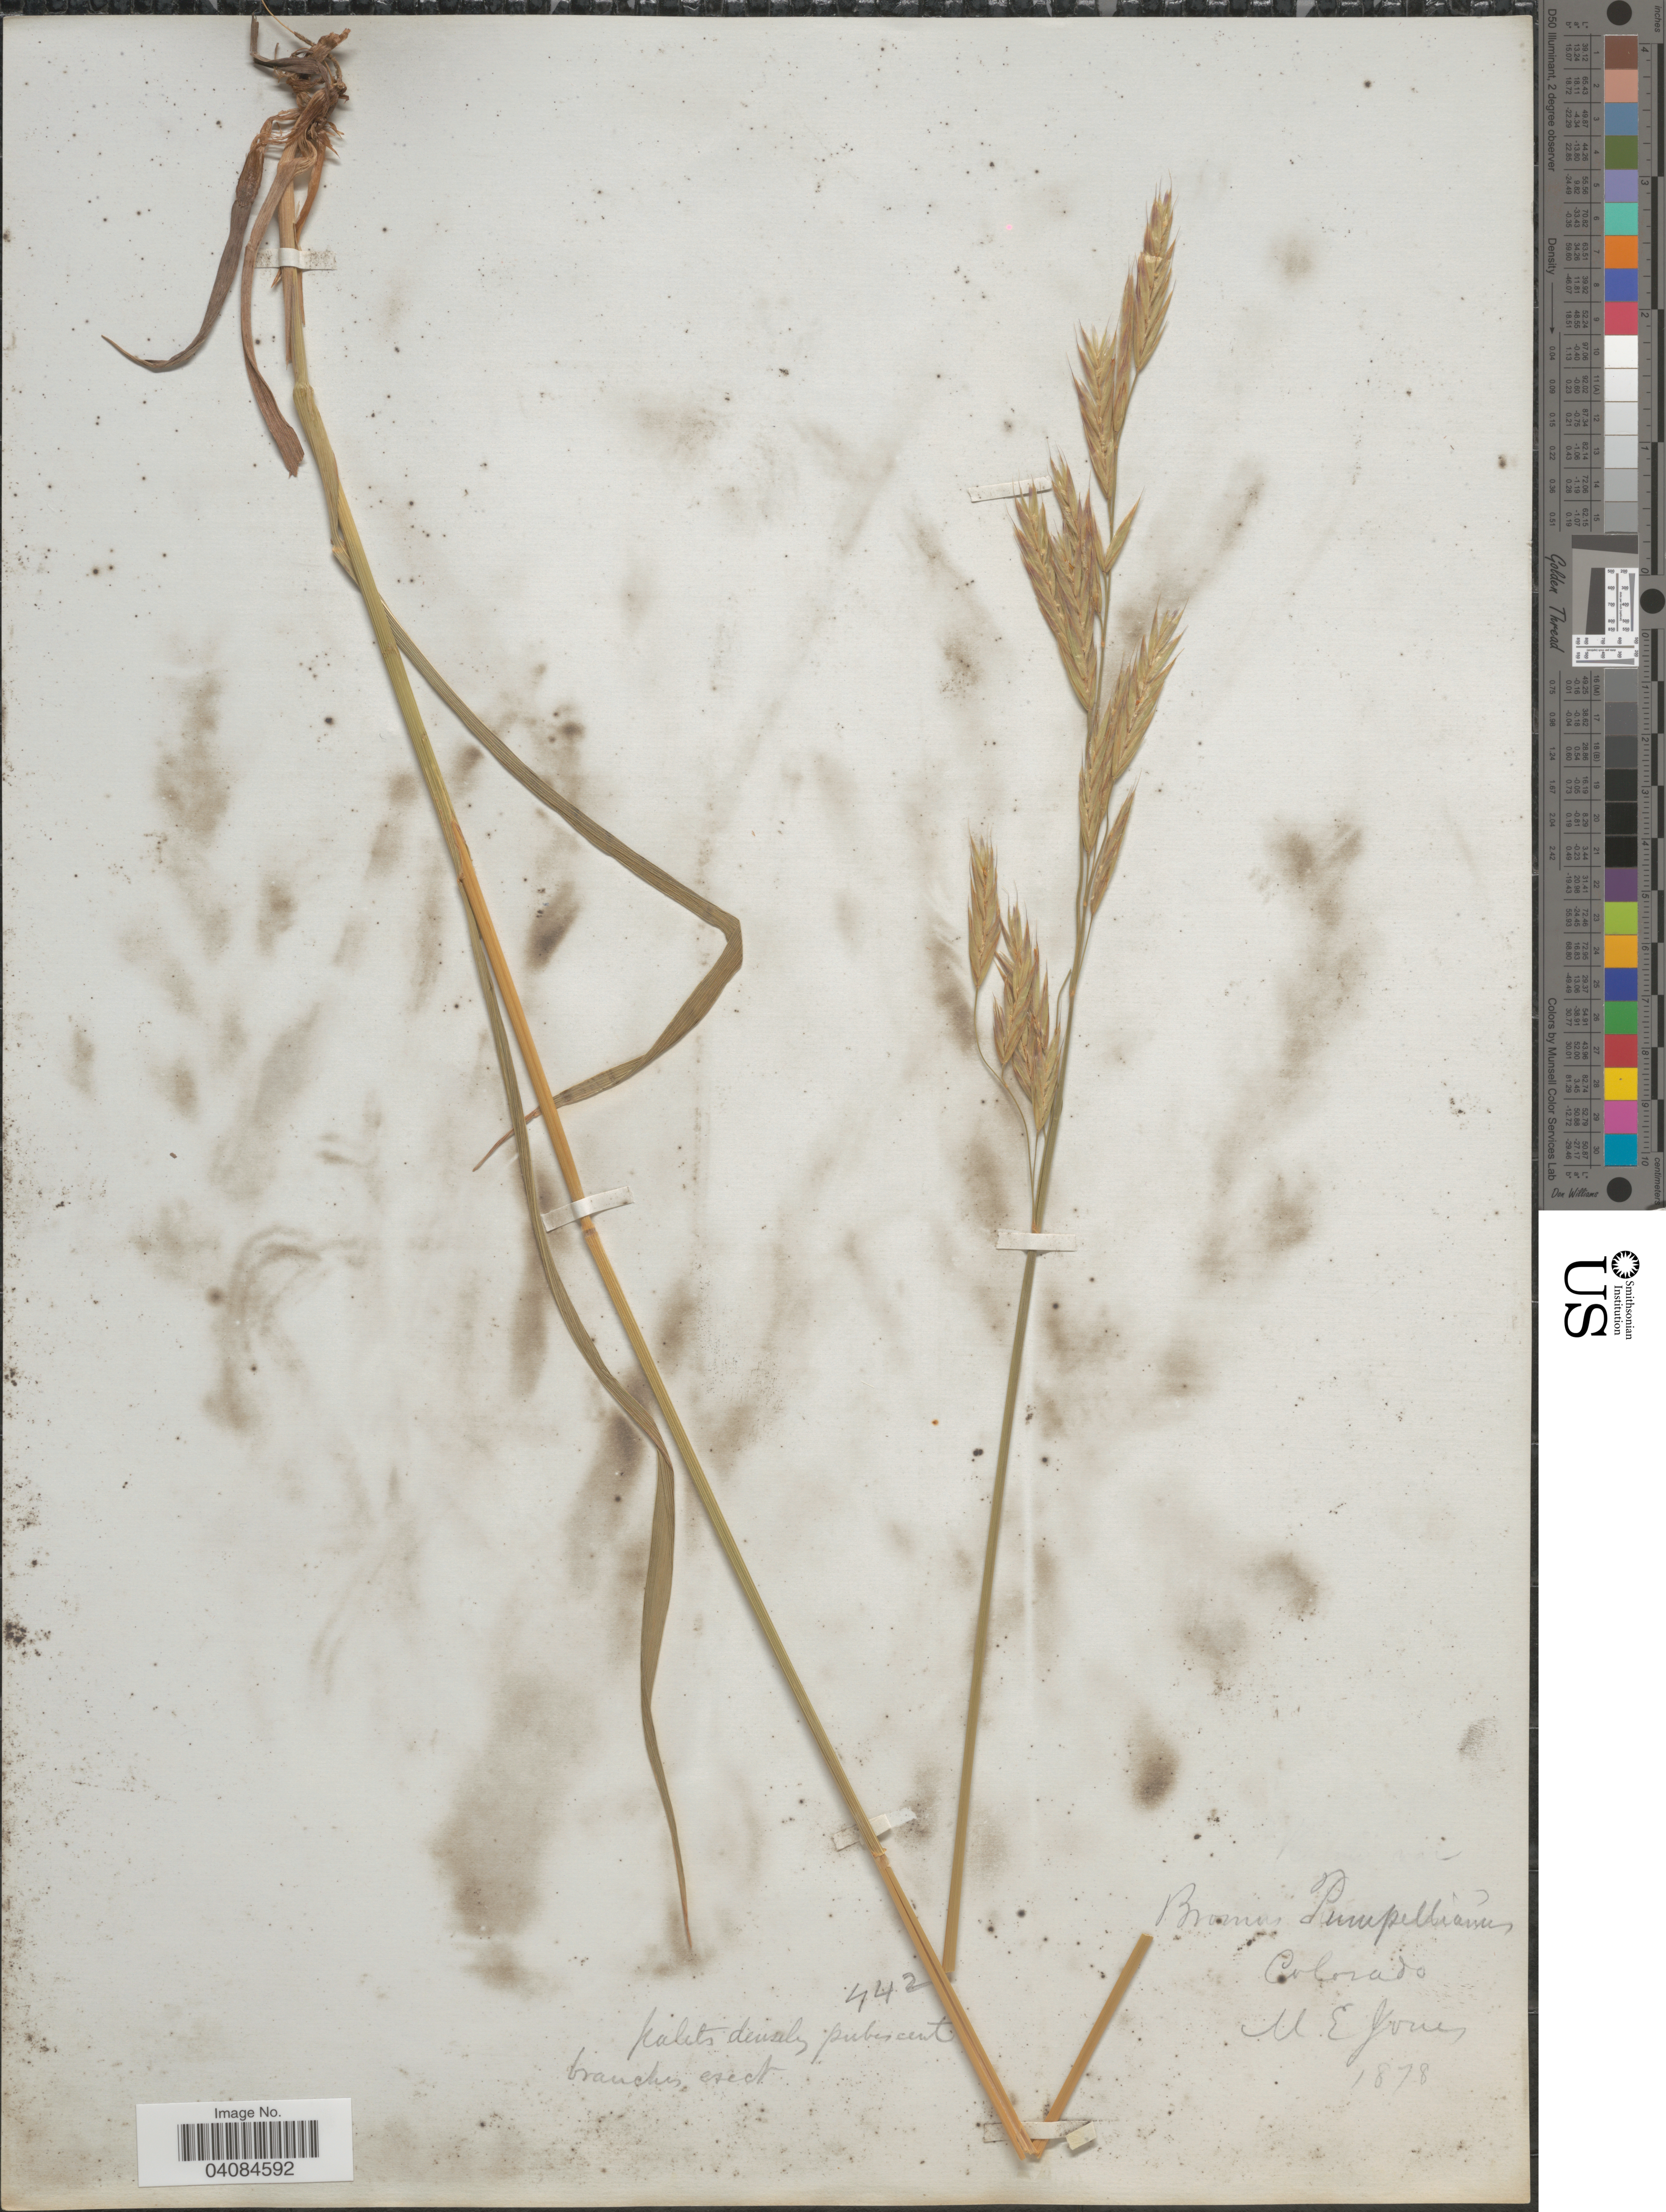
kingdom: Plantae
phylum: Tracheophyta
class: Liliopsida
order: Poales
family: Poaceae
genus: Bromus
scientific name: Bromus pumpellianus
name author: Scribn.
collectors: M. E. Jones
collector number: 442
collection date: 1878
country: United States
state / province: Colorado